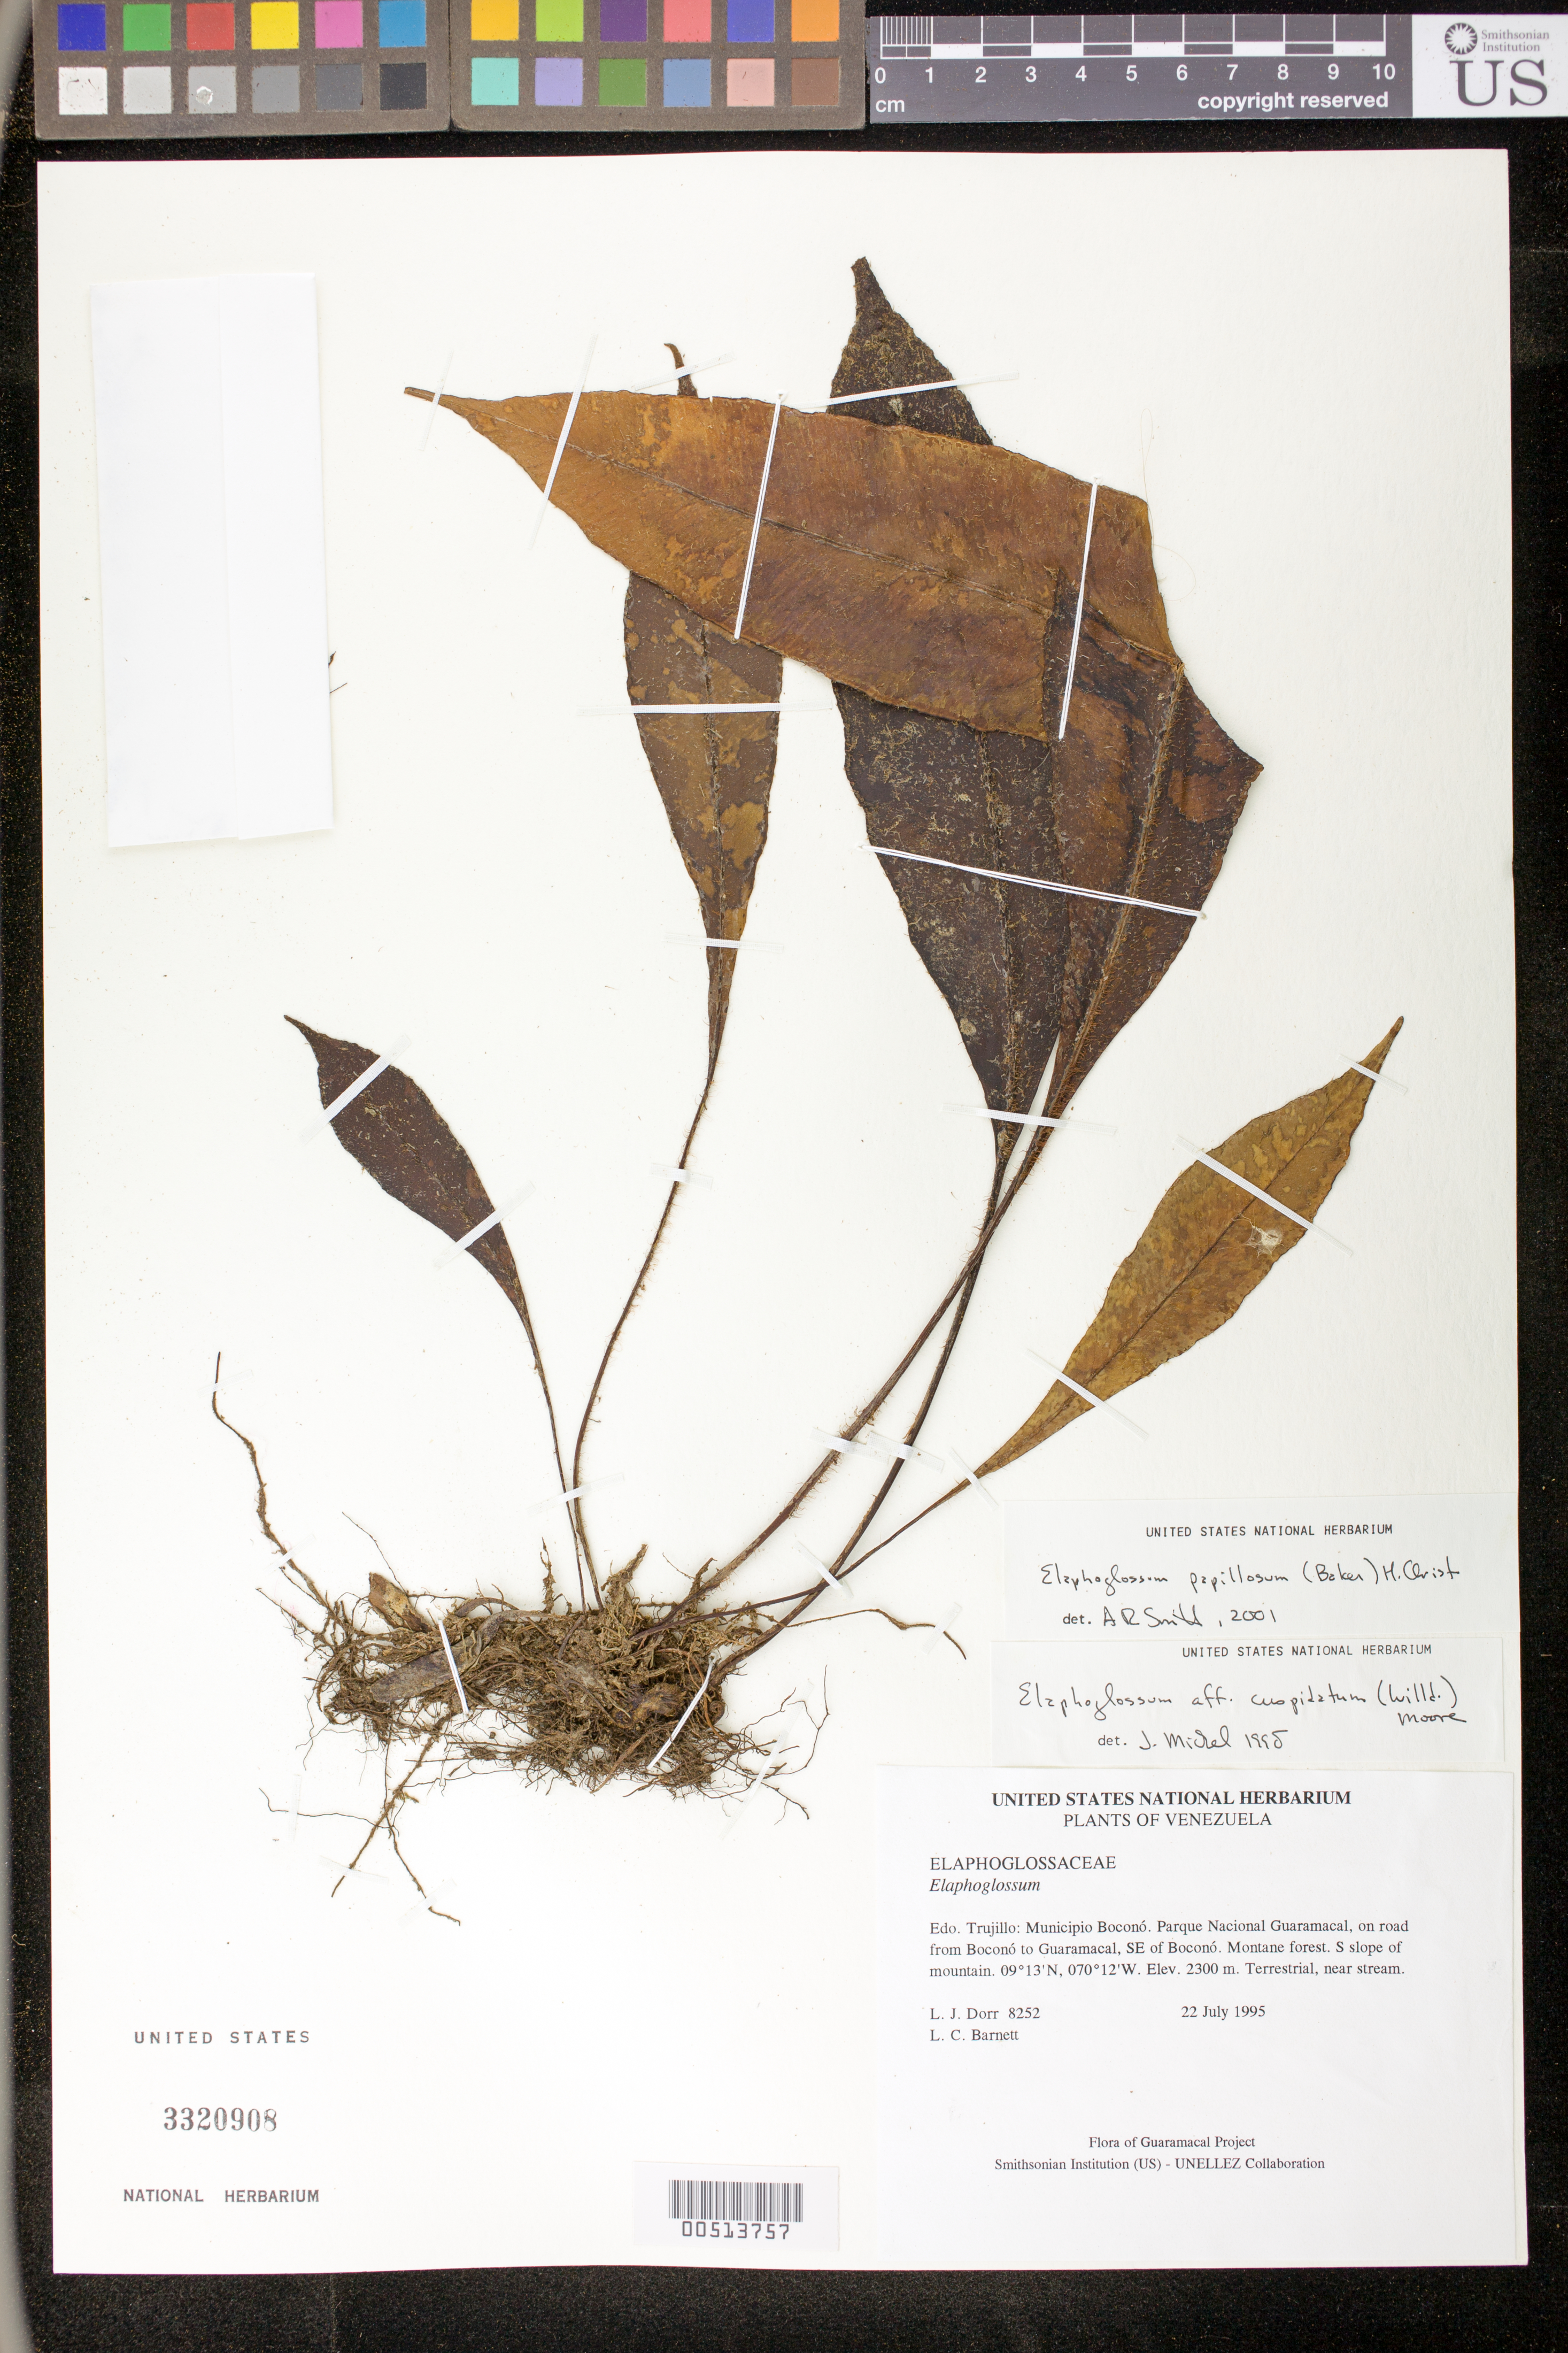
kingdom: Plantae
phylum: Tracheophyta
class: Polypodiopsida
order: Polypodiales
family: Dryopteridaceae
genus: Elaphoglossum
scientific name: Elaphoglossum papillosum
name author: (Baker) Christ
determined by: Smith, A.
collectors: L. J. Dorr & L. C. Barnett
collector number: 8252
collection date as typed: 22 Jul 1995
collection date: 1995-07-22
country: Venezuela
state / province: Trujillo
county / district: Boconó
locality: Parque Nacional Guaramacal, road from Boconó to Guaramacal, SE of Boconó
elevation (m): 2300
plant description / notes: NY, PORT, UC, US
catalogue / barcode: US 3320908